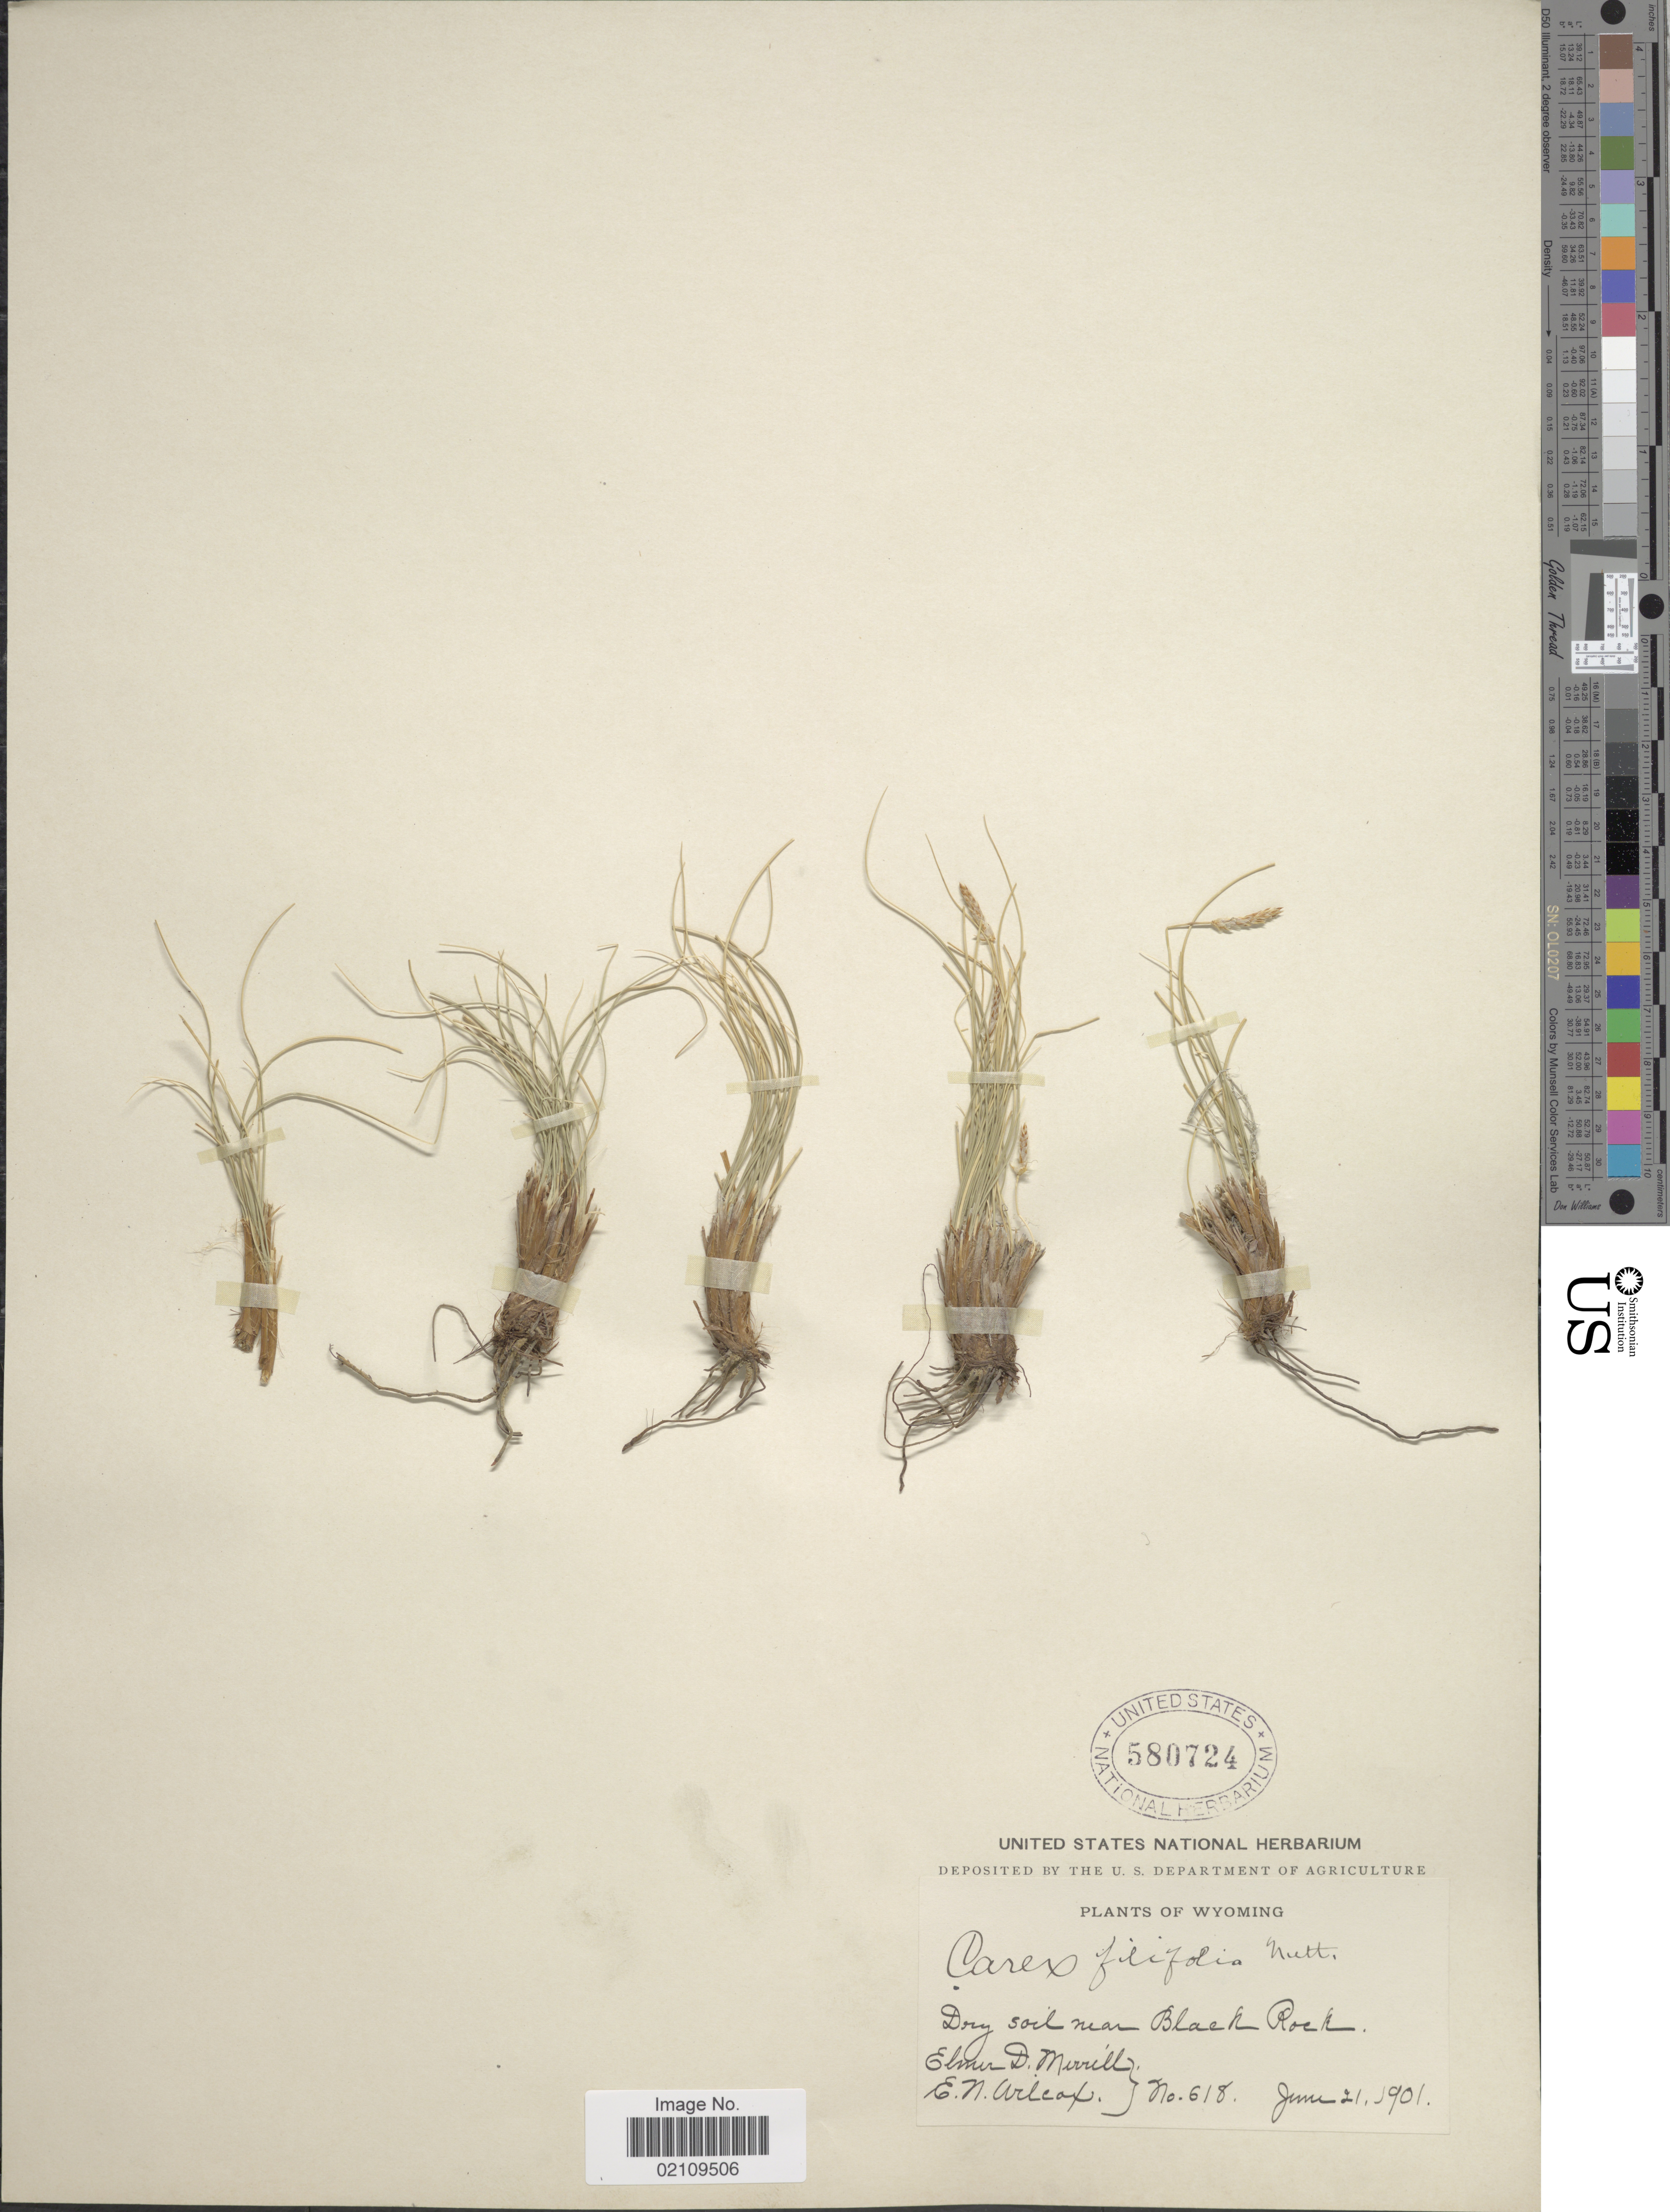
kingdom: Plantae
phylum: Tracheophyta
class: Liliopsida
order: Poales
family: Cyperaceae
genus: Carex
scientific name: Carex filifolia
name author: Nutt.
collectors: E. D. Merrill & E. Wilcox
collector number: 618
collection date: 1901-06-21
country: United States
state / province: Wyoming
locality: Dry soil near Black Rock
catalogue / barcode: US 580724